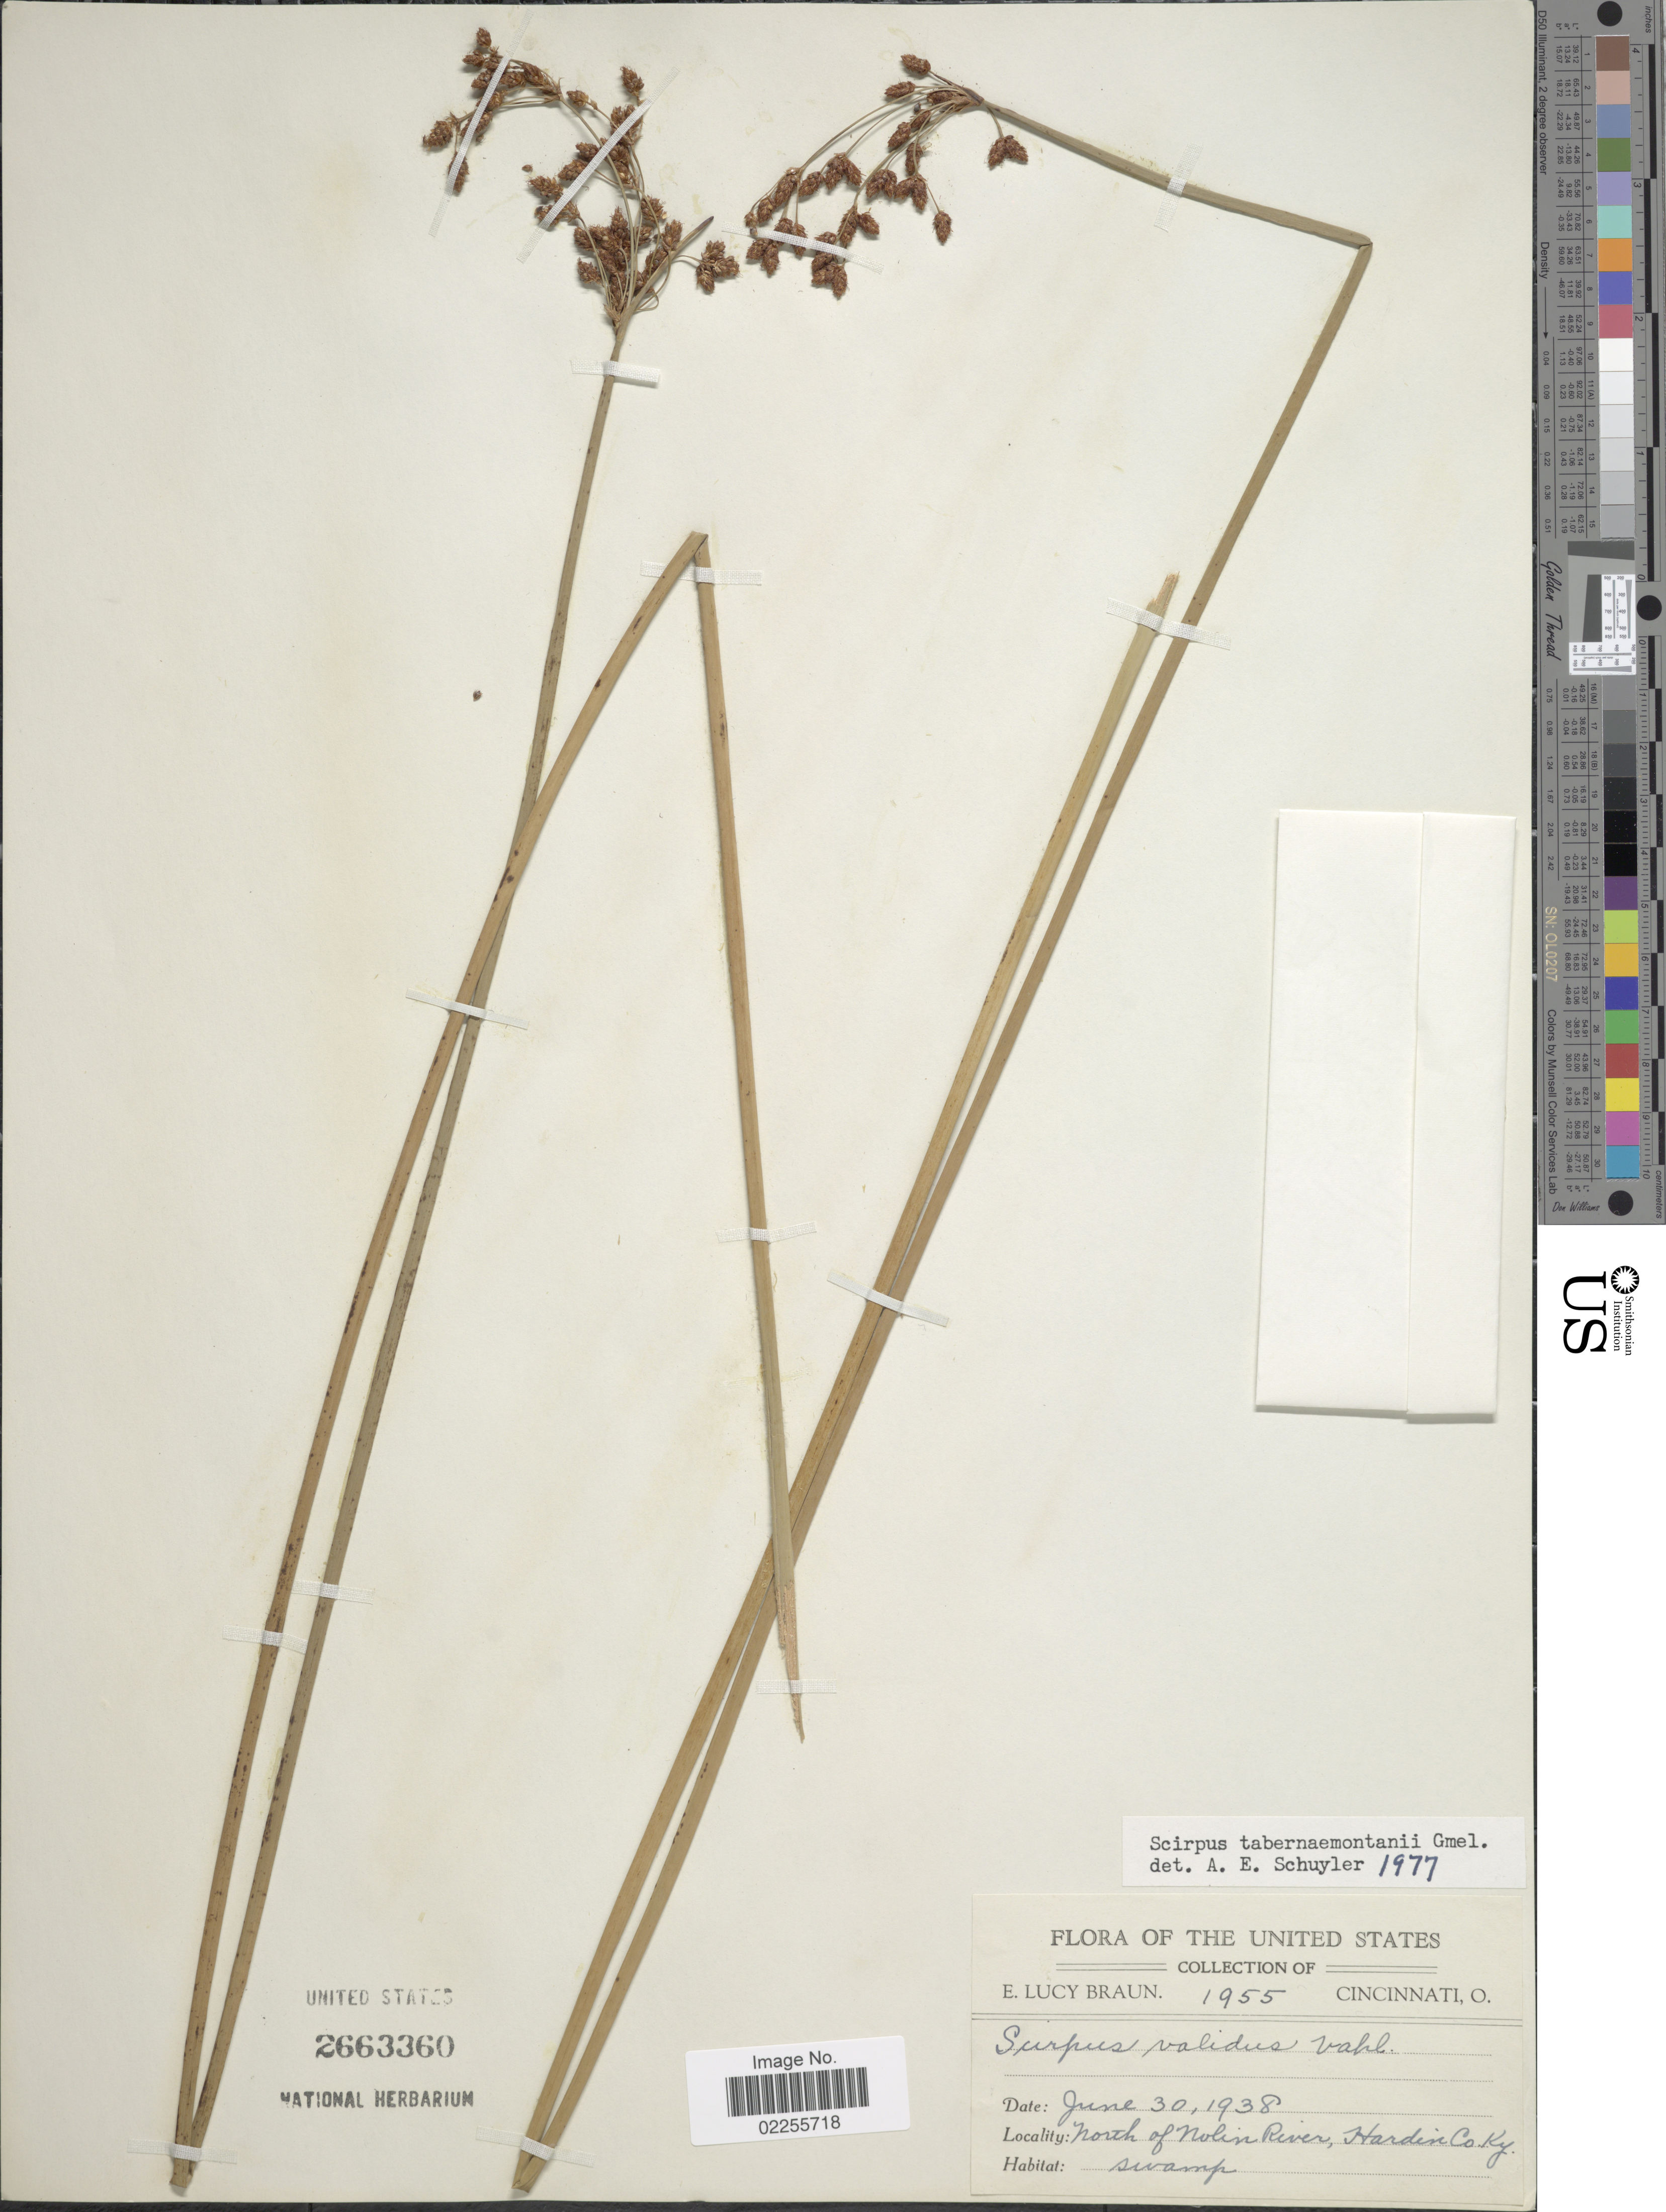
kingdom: Plantae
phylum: Tracheophyta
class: Liliopsida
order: Poales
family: Cyperaceae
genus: Schoenoplectus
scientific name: Schoenoplectus tabernaemontani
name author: (C.C. Gmel.) Palla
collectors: E. L. Braun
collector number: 1955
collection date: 1938-06-30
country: United States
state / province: Kentucky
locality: North of Nolin River, Hardin Co.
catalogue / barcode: US 2663360